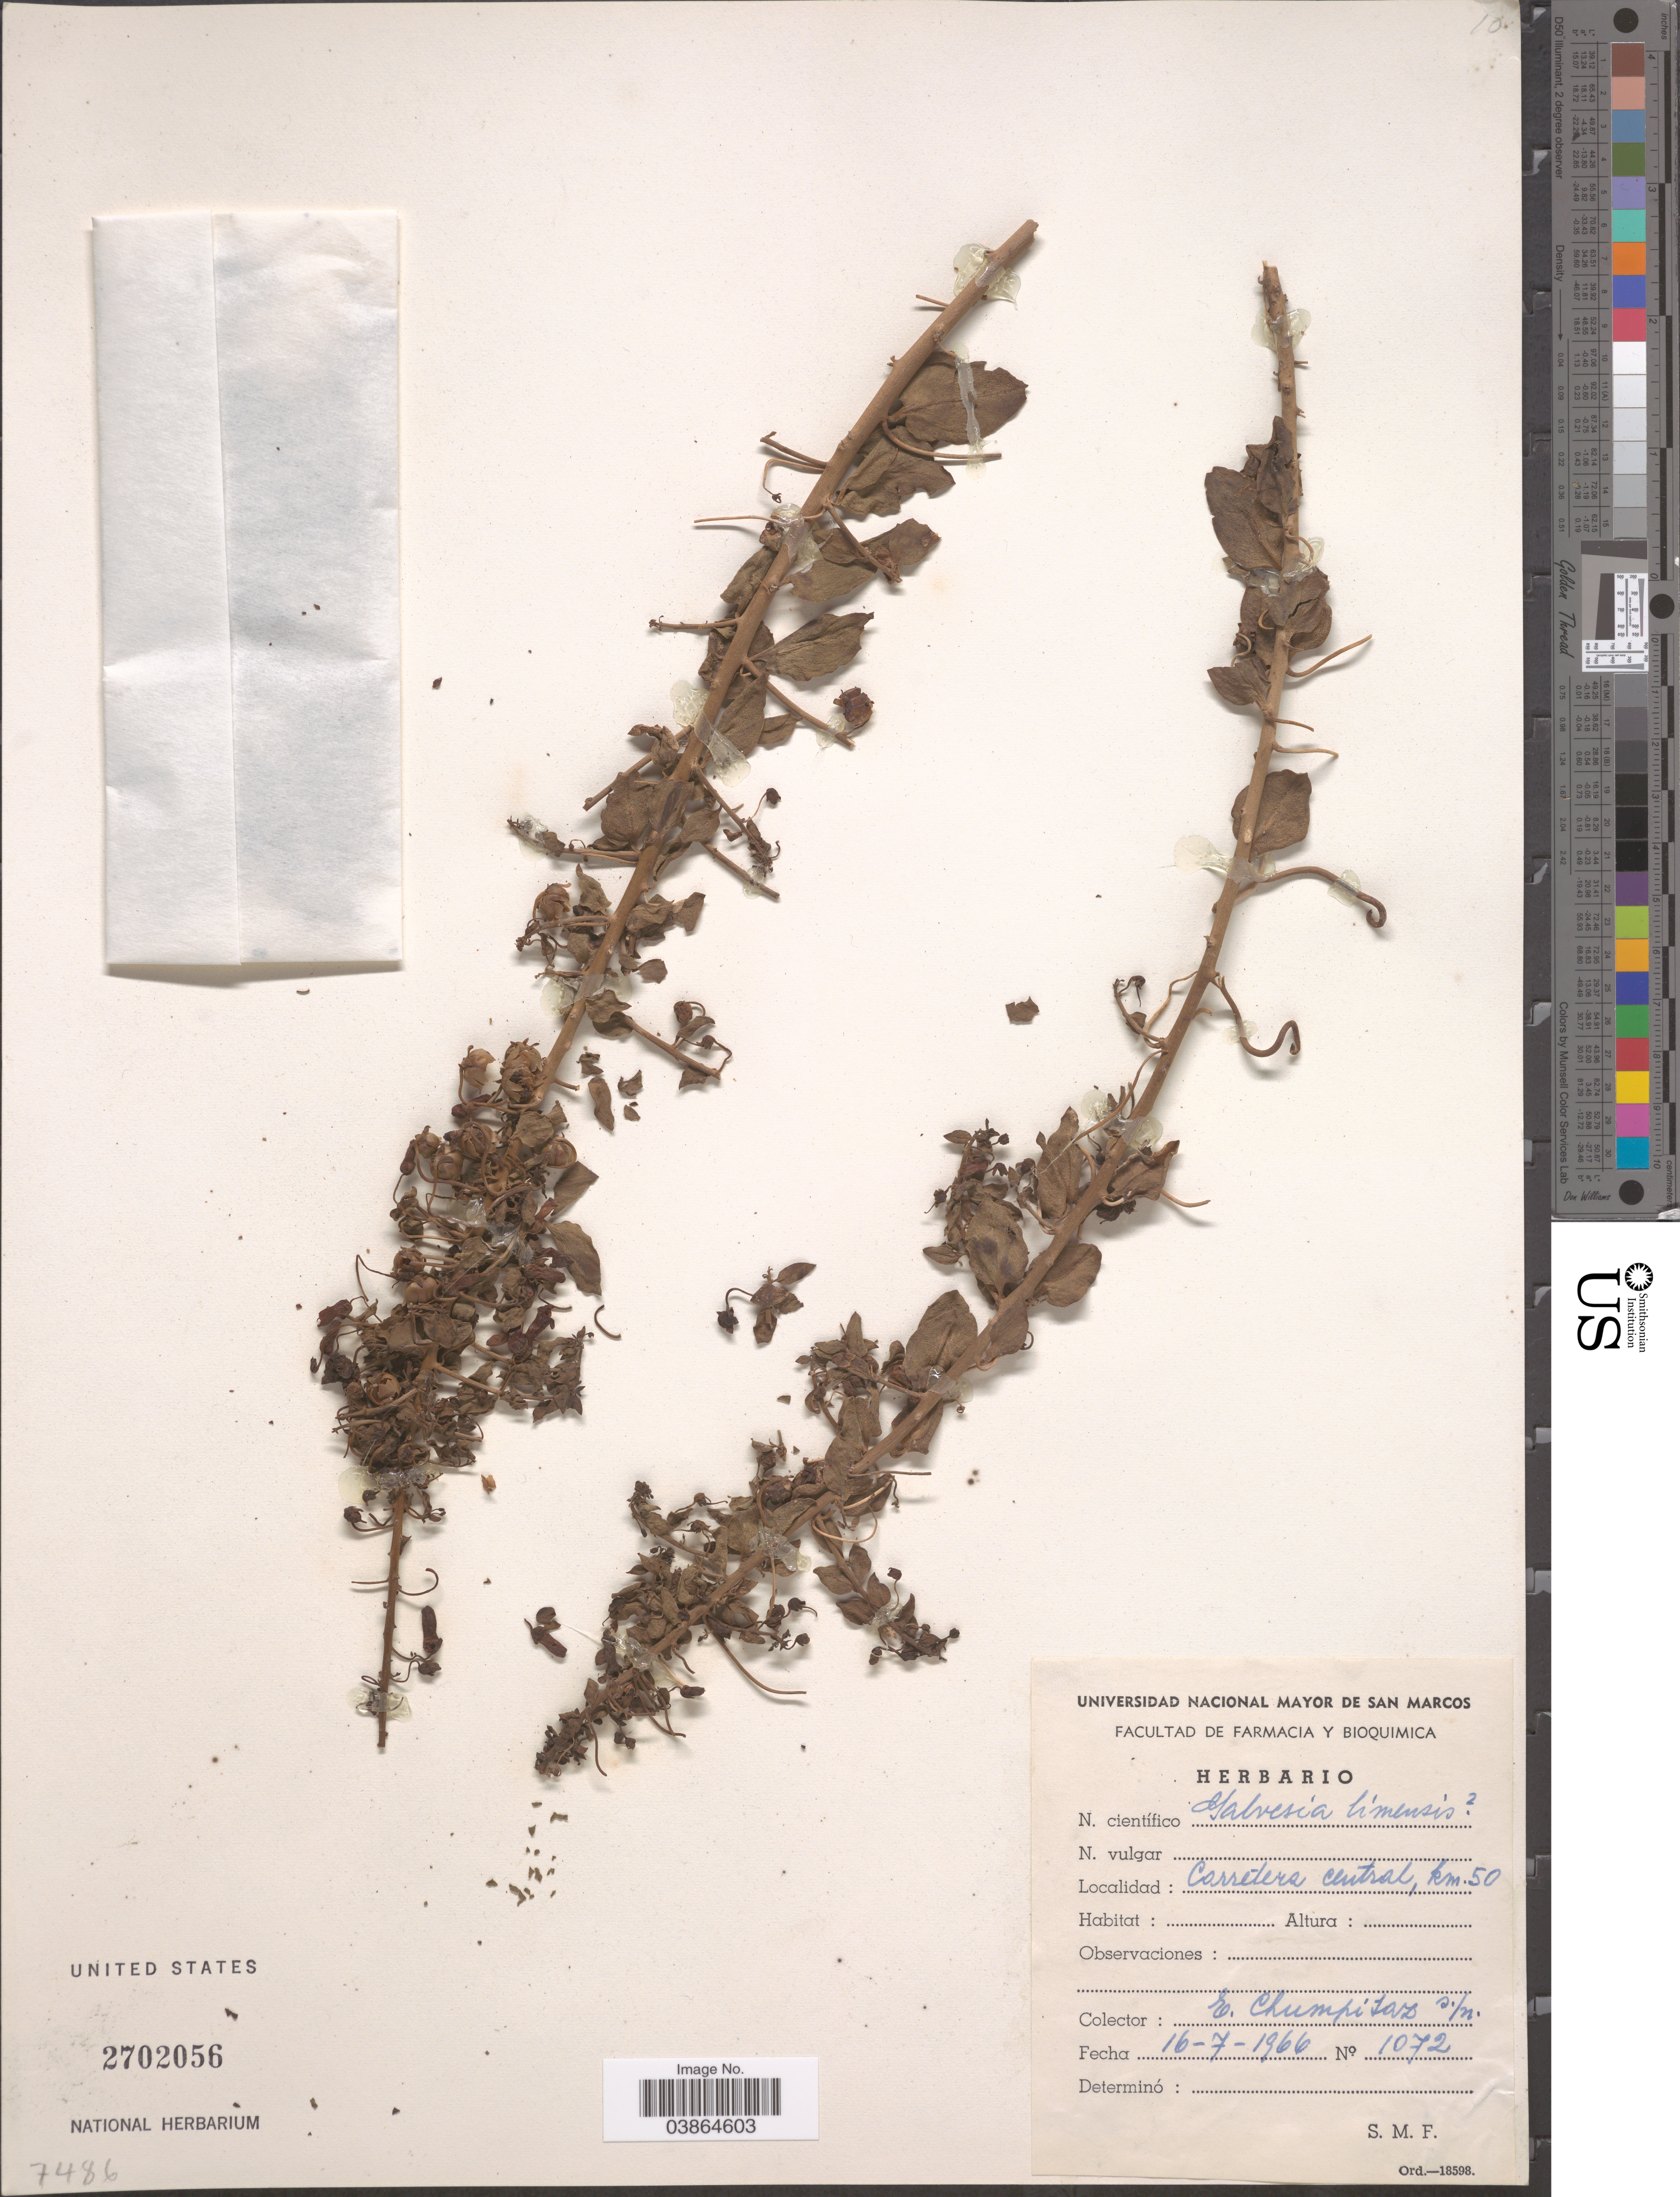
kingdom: Plantae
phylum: Tracheophyta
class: Magnoliopsida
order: Lamiales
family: Plantaginaceae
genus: Galvezia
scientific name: Galvezia sp.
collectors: E. Chumpitaz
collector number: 1072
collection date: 1966-07-16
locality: Carretera central, km. 50.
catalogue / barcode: US 2702056